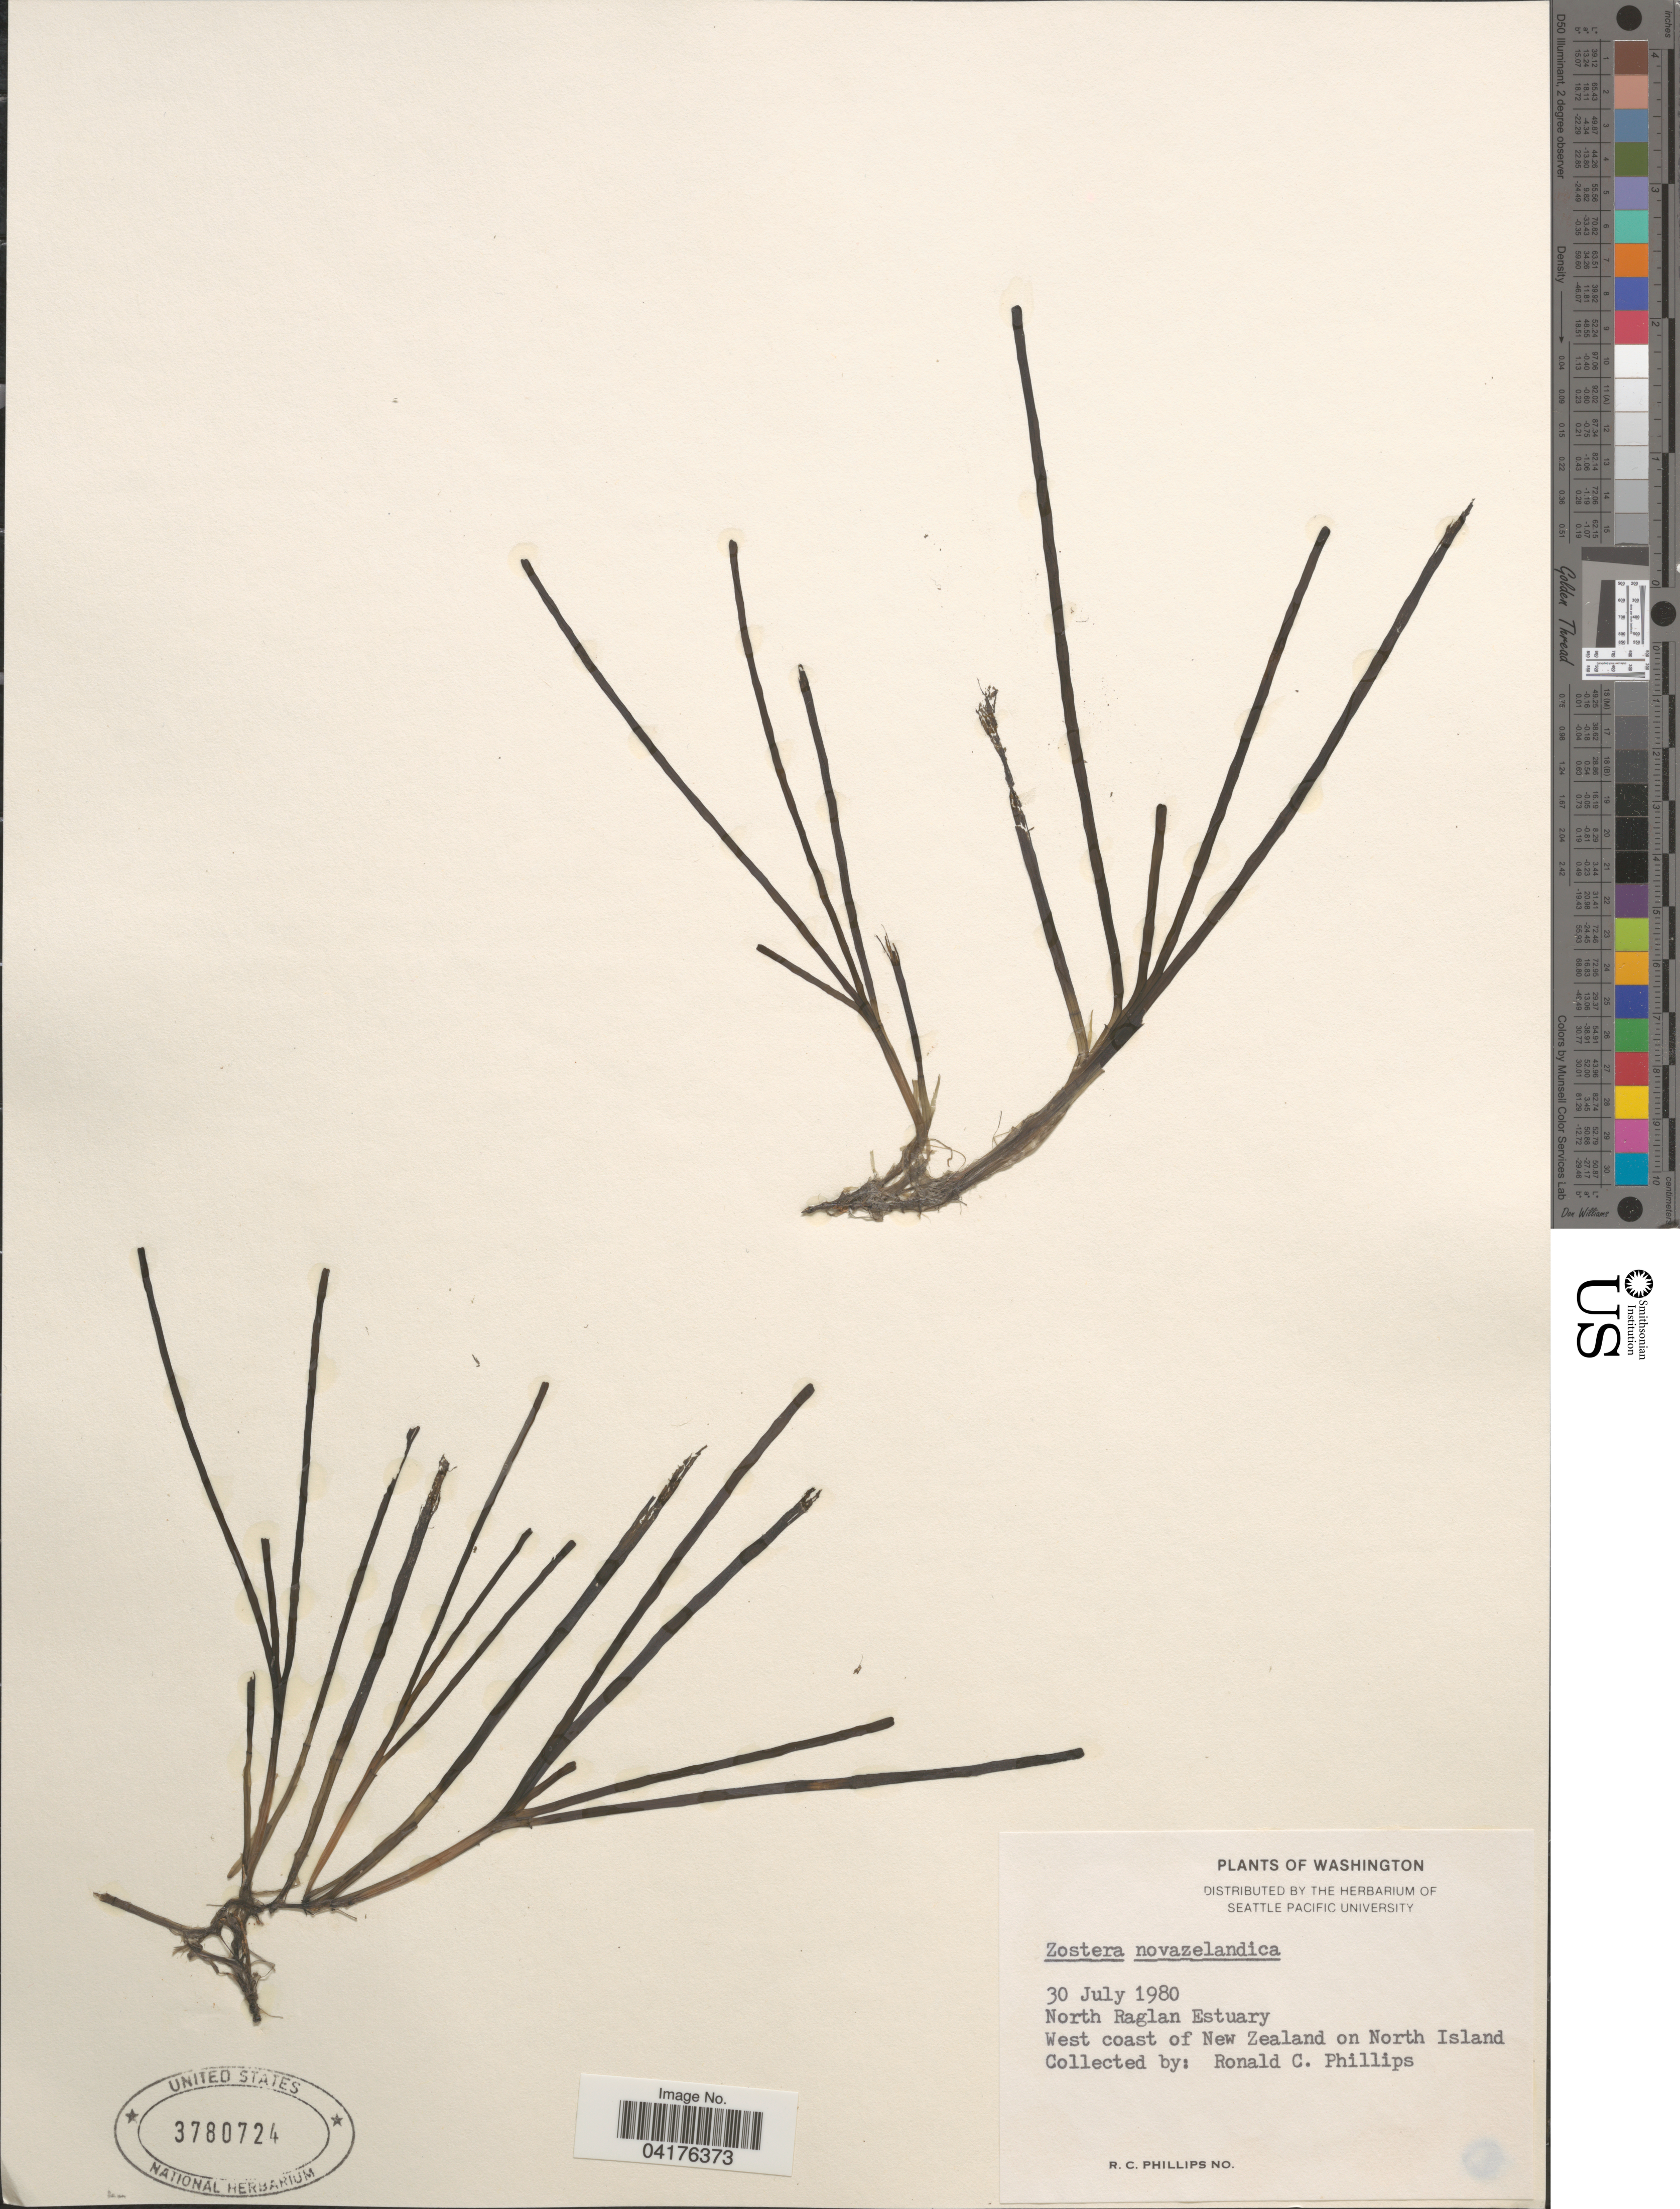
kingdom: Plantae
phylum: Tracheophyta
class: Liliopsida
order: Alismatales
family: Zosteraceae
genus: Zostera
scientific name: Zostera novazelandica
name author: Setch.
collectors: R. C. Phillips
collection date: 1980-07-30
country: New Zealand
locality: North Raglan Estuary. West coast of New Zealand on North Island.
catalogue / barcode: US 3780724